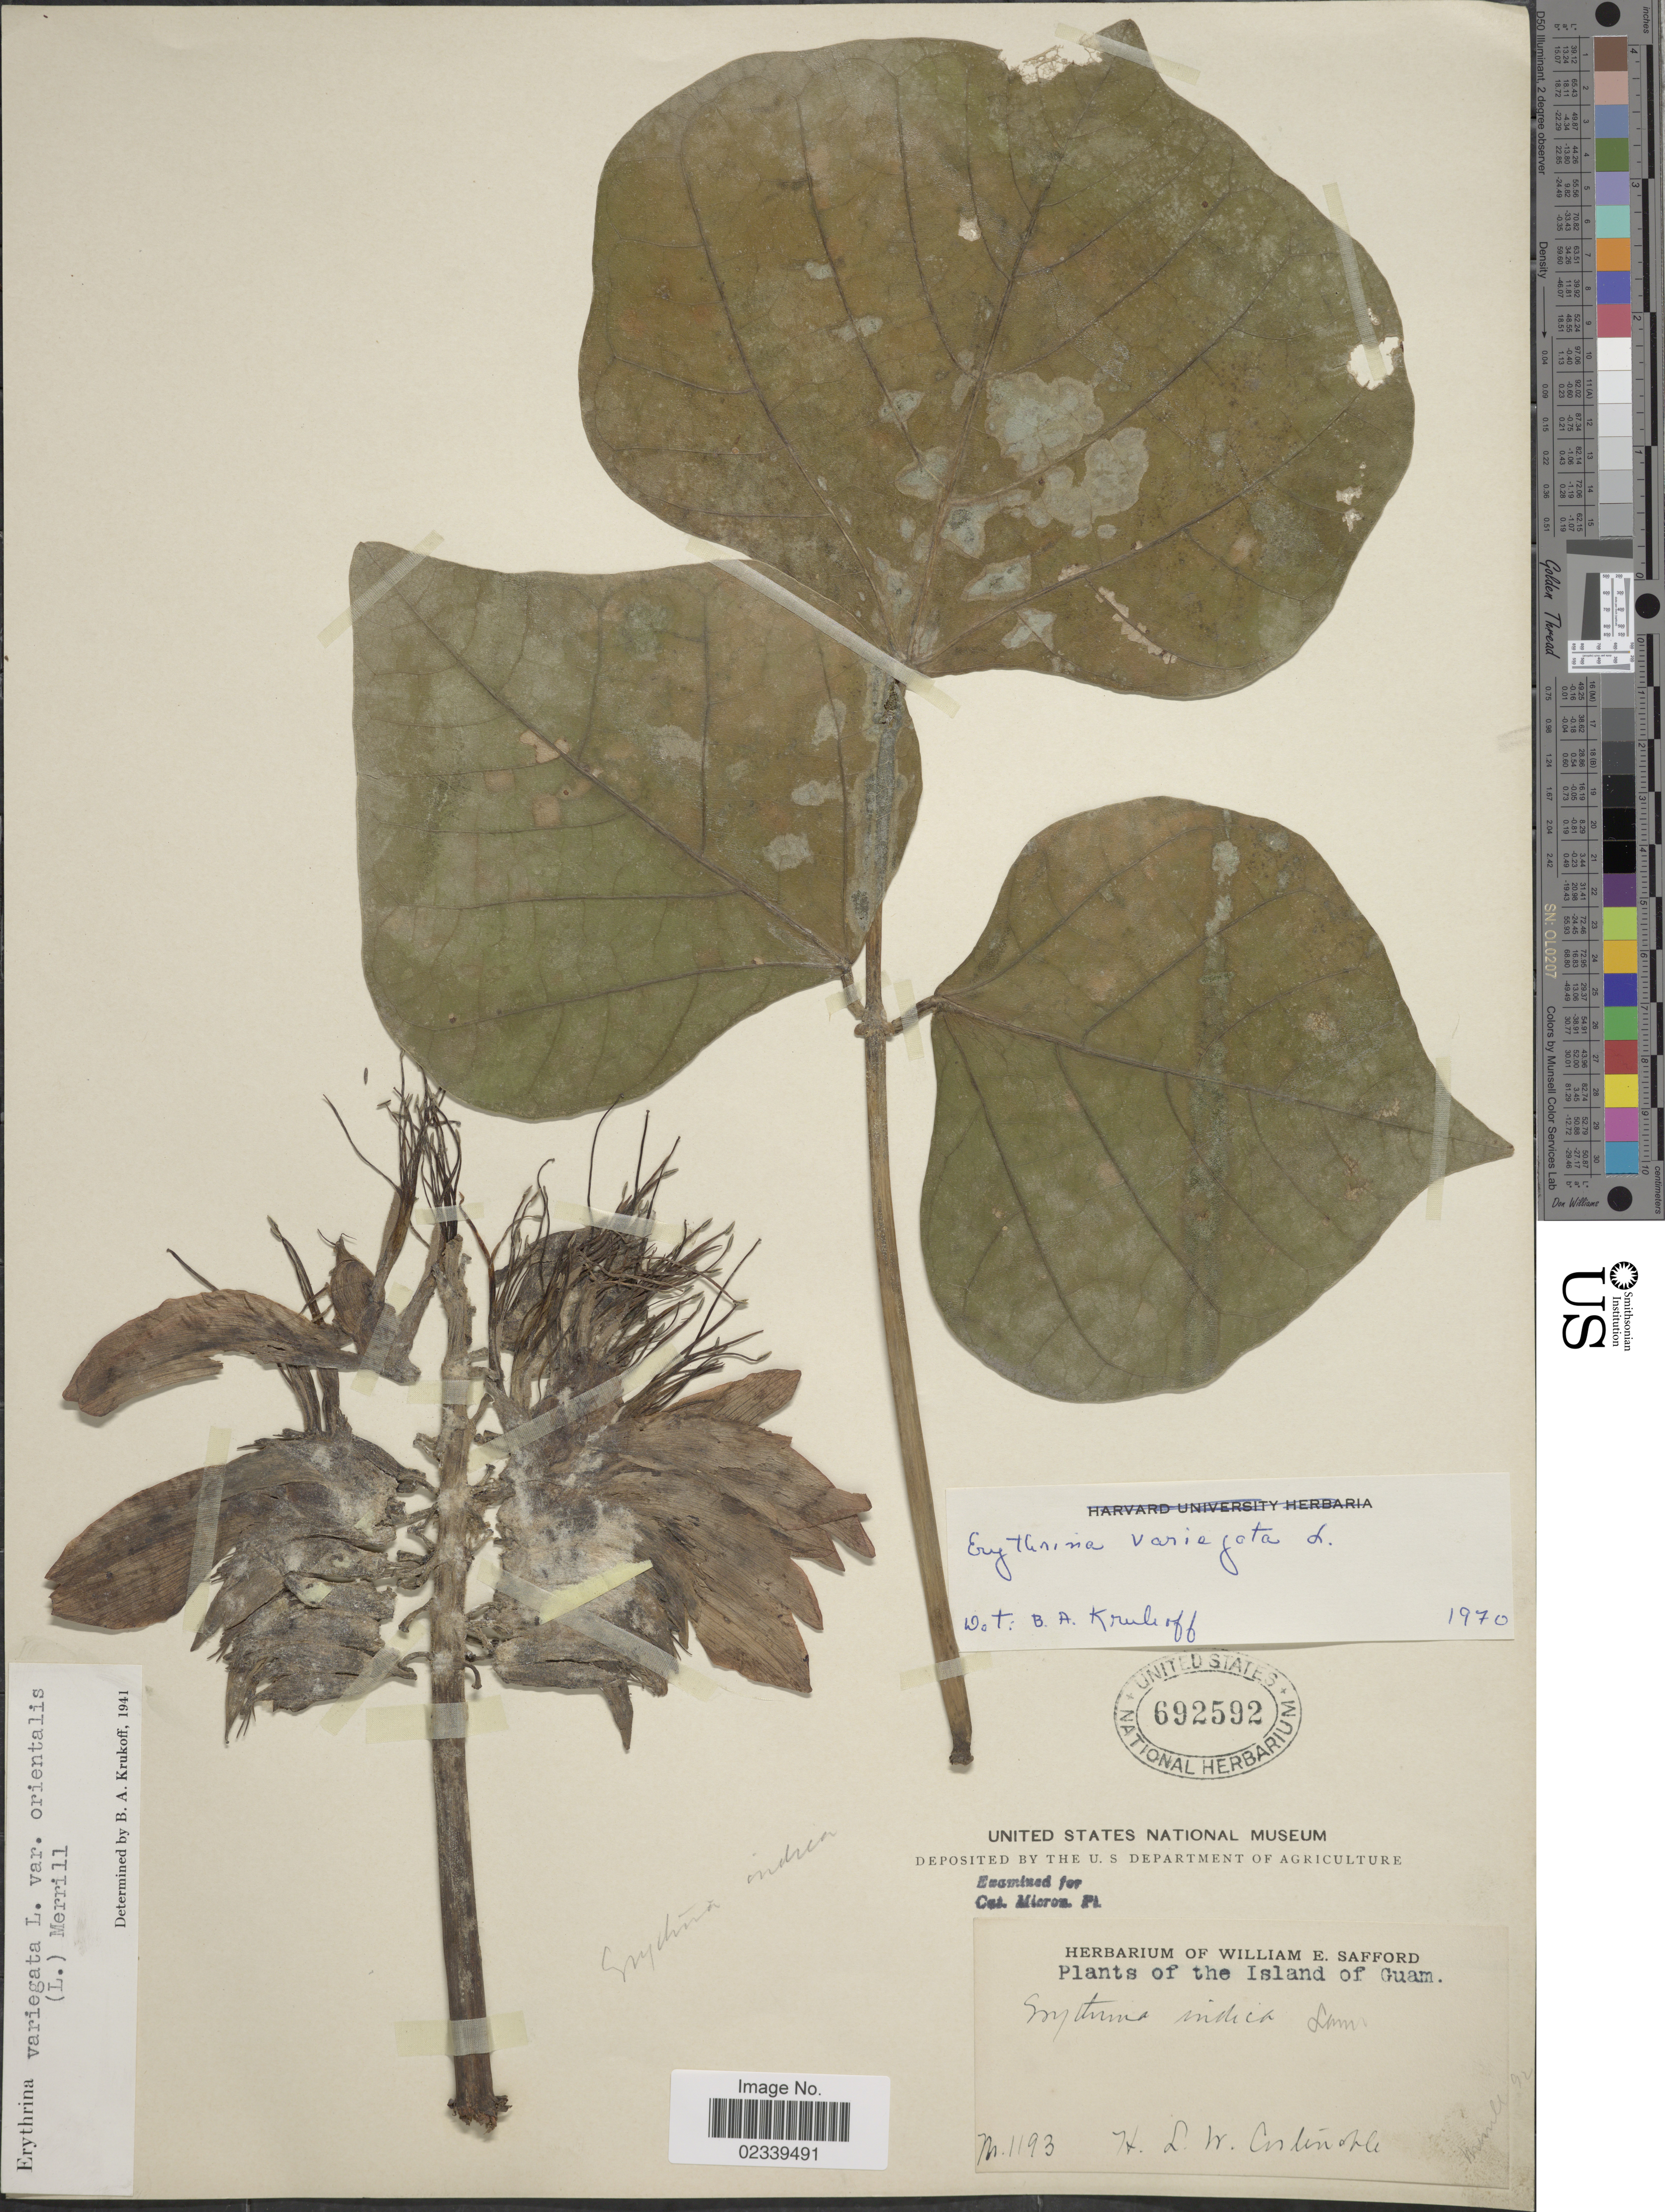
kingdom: Plantae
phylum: Tracheophyta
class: Magnoliopsida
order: Fabales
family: Fabaceae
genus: Erythrina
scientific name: Erythrina variegata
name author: L.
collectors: H. Costenoble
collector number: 1193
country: Guam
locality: The Island of Guam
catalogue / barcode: US 692592